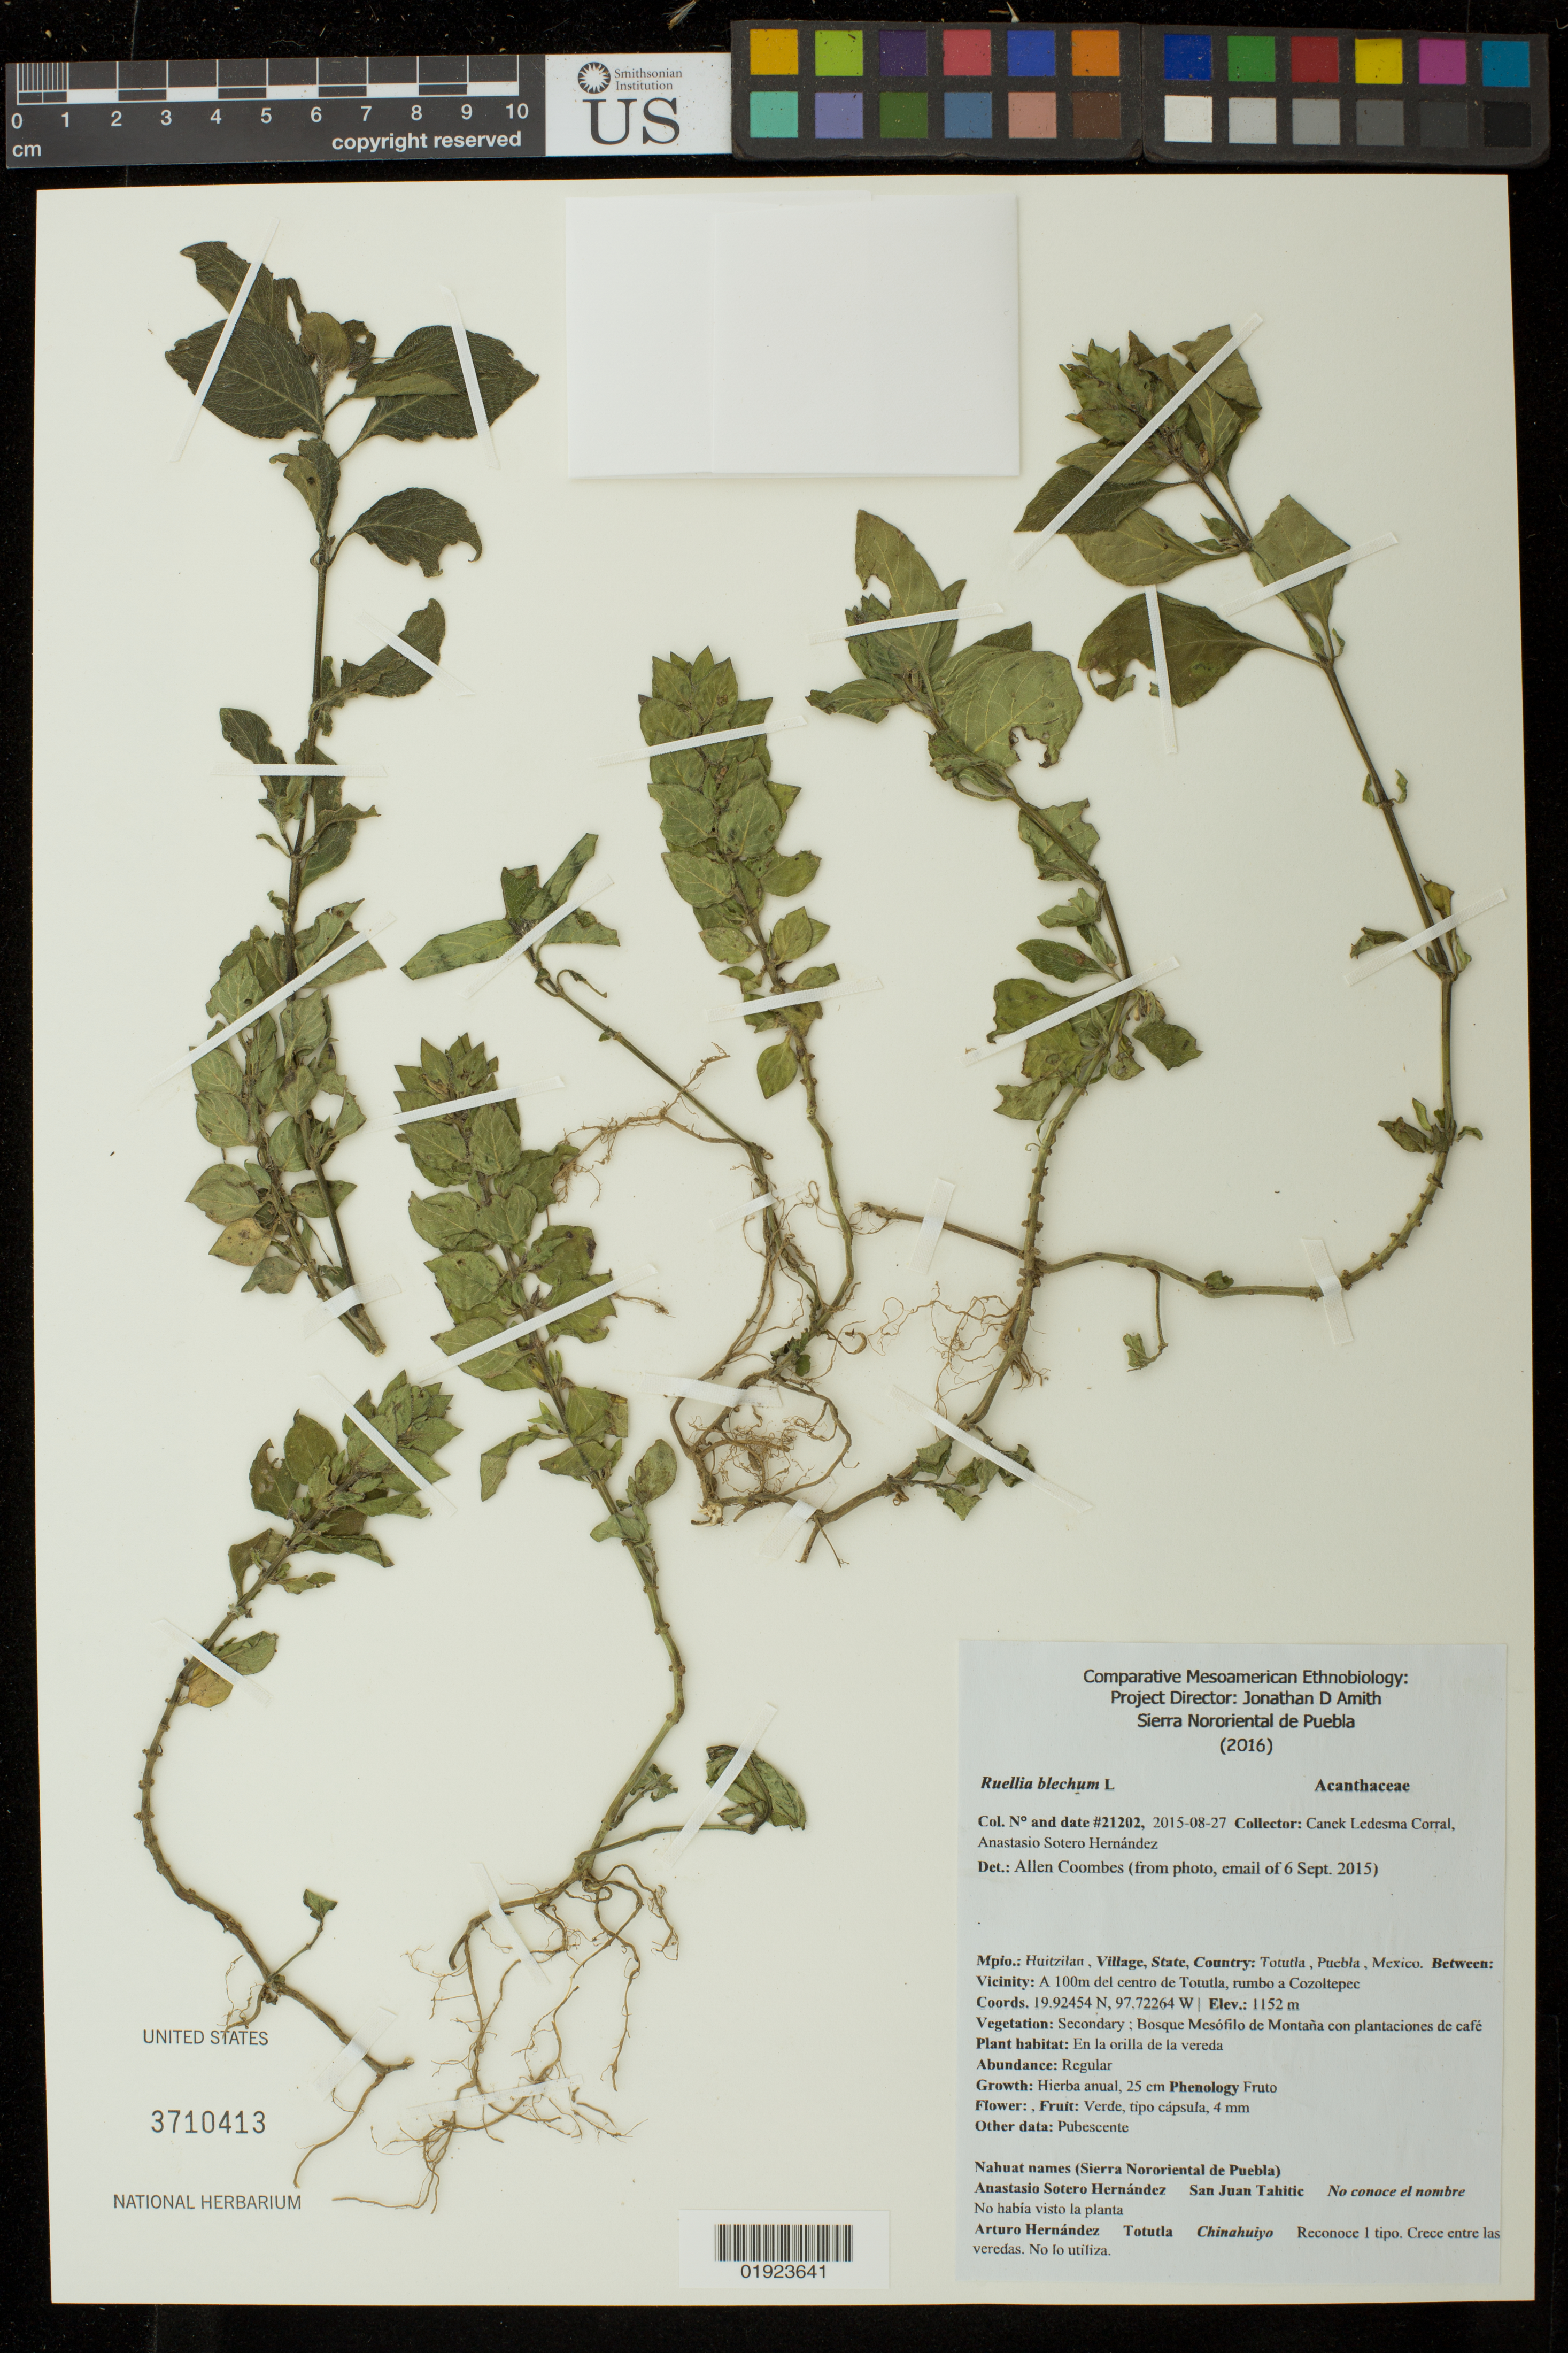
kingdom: Plantae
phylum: Tracheophyta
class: Magnoliopsida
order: Lamiales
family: Acanthaceae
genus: Ruellia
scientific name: Ruellia blechum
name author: L.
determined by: Daniel, Thomas F.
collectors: Canek Ledesma C. & A. Sotero H.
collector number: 21202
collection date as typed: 2015-08-27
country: Mexico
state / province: Puebla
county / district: Huitzilan de Serdán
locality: Totutla, Puebla, Mexico, A 100 m del centro de Totutla, rumbo a Cozoltepec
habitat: Secondary; bosque mesofilo de montana con plantaciones de cafe, en la orilla de la verde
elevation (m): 1152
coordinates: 19.92454N, 97.72264W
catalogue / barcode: US 3710413